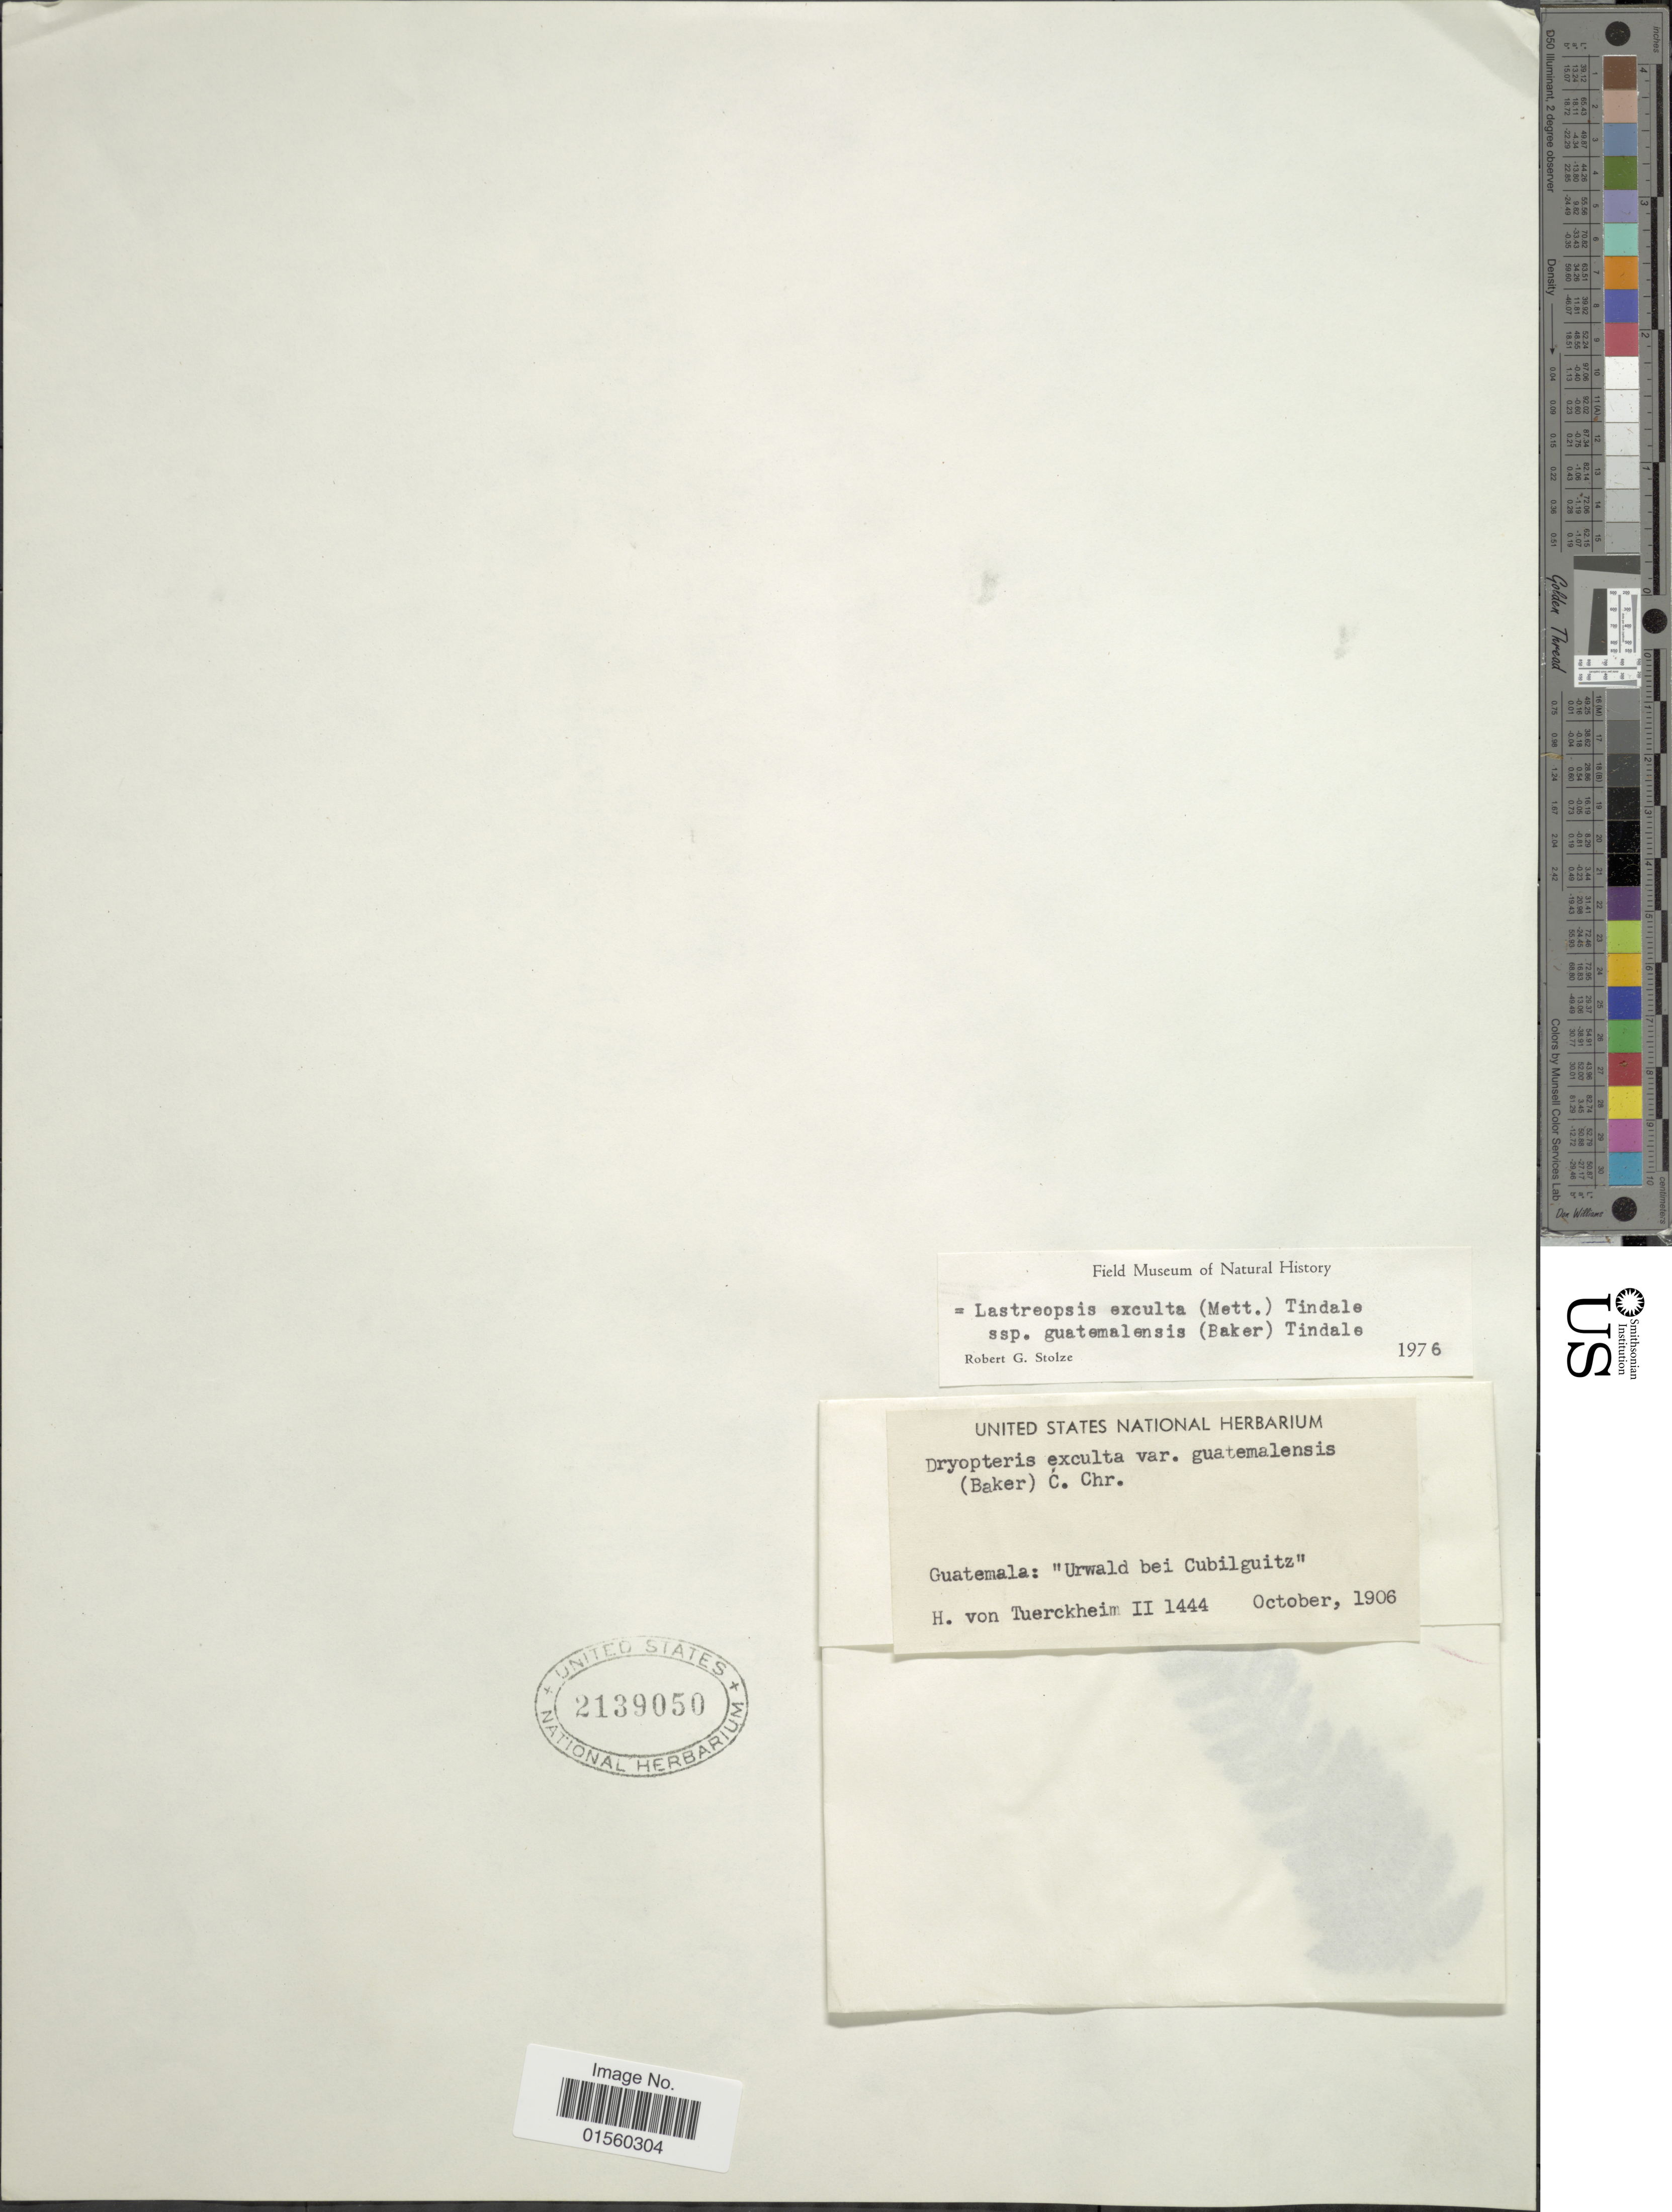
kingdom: Plantae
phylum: Tracheophyta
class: Polypodiopsida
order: Polypodiales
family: Dryopteridaceae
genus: Parapolystichum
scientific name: Parapolystichum excultum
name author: (Mett.) Labiak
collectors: H. von Türckheim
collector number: II 1444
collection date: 1906-10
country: Guatemala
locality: Urwald bei Cubilguitz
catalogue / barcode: US 2139050